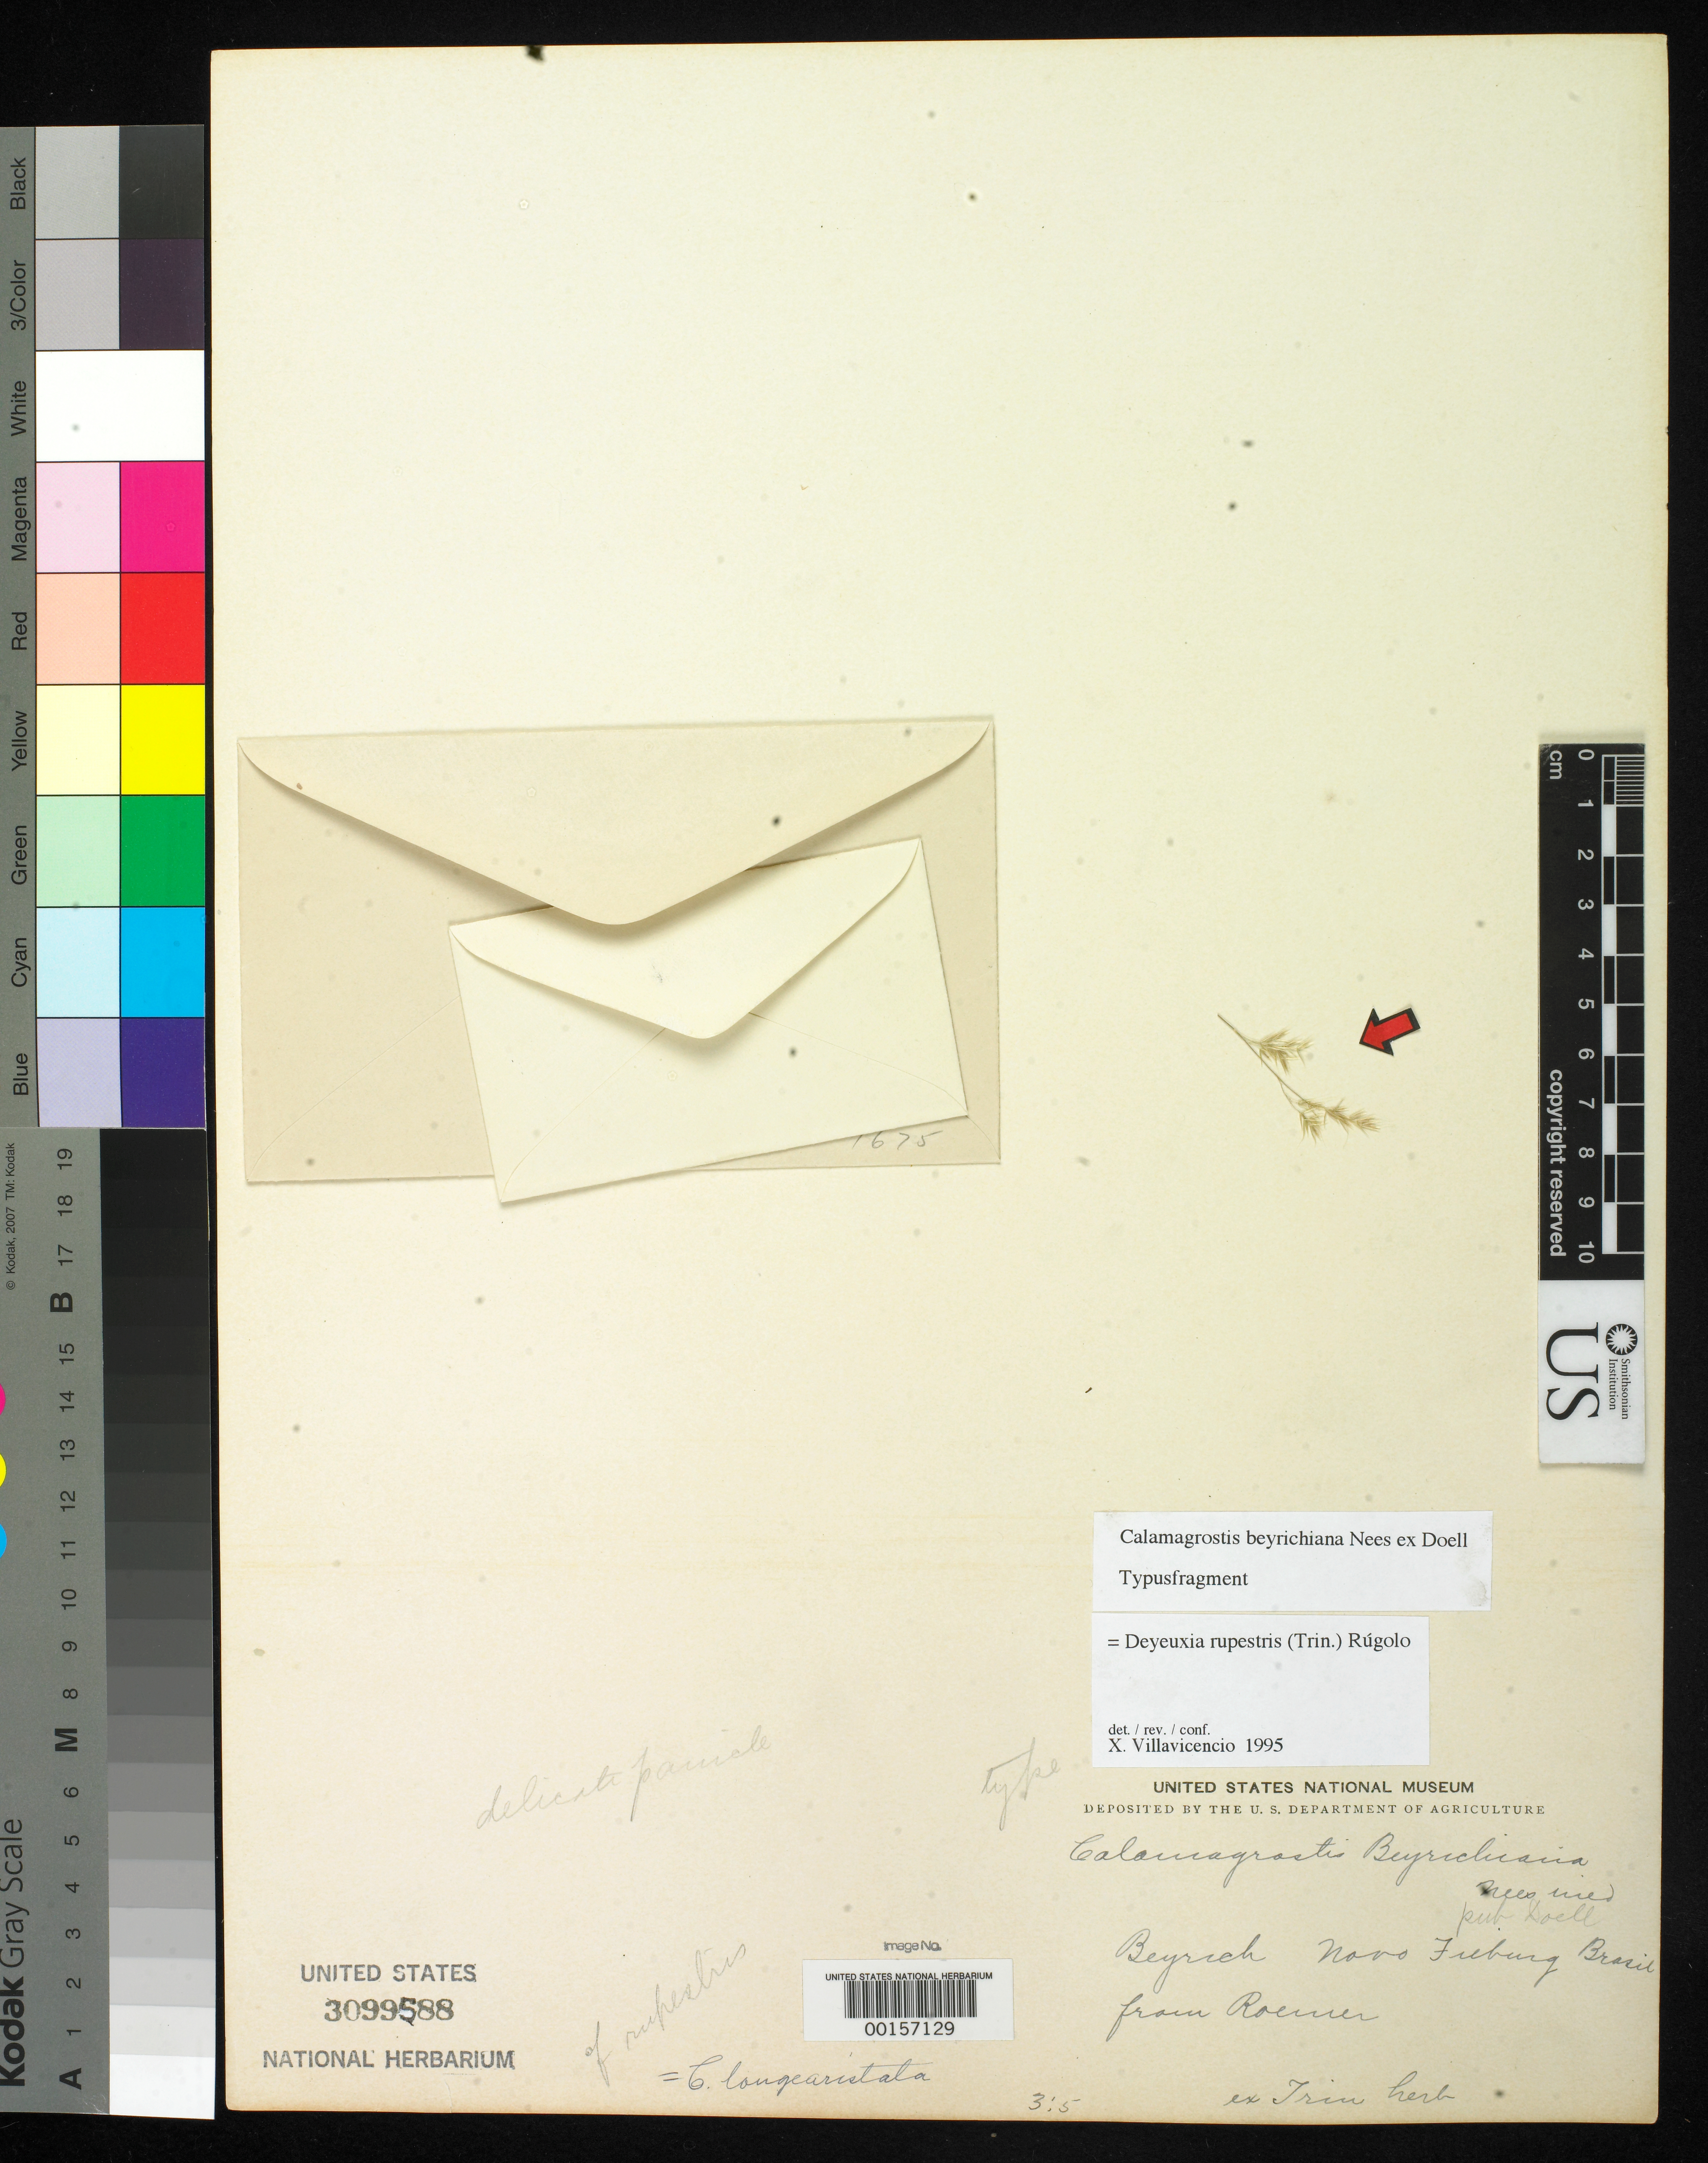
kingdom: Plantae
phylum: Tracheophyta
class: Liliopsida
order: Poales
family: Poaceae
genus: Calamagrostis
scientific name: Calamagrostis beyrichiana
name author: Nees ex Döll in Mart.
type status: Type Fragment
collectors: H. Beyrich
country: Brazil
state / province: Rio de Janeiro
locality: Prope Novo Friburgo.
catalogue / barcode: US 3099588